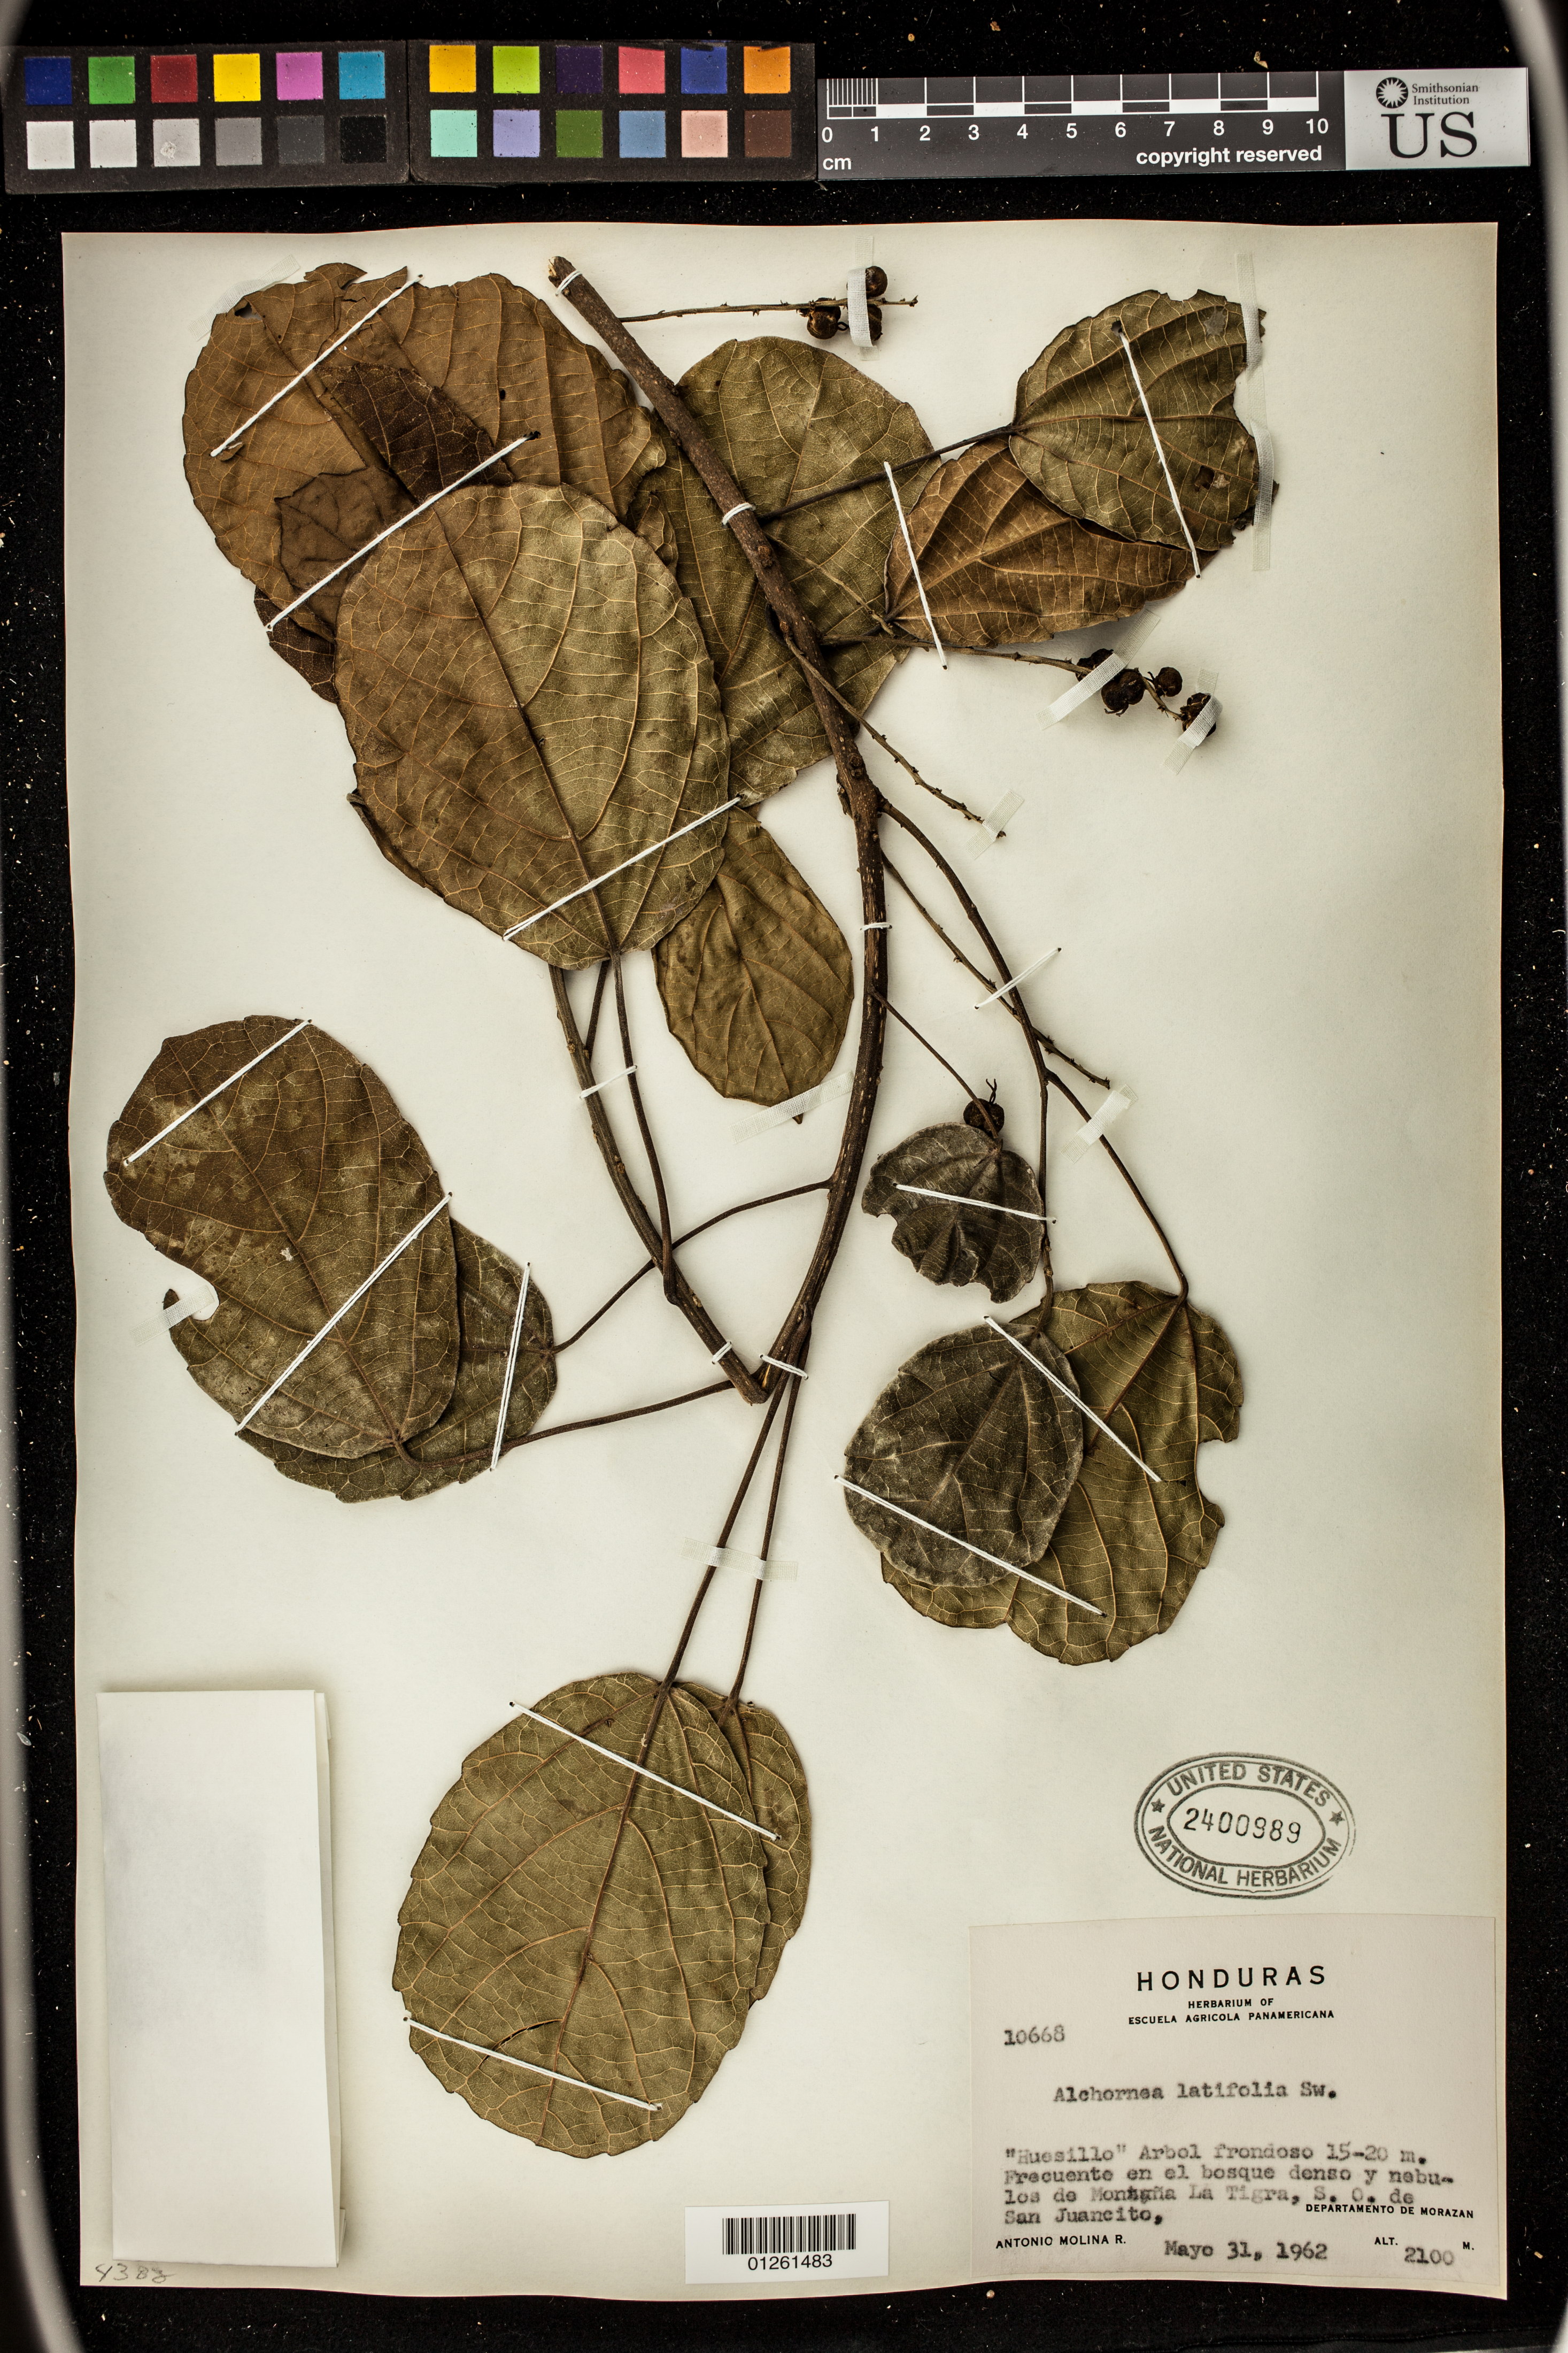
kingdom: Plantae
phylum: Tracheophyta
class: Magnoliopsida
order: Malpighiales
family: Euphorbiaceae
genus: Alchornea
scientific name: Alchornea latifolia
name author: Sw.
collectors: A. Molina R.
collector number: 10668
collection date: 1962-05-31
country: Honduras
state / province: Fco. Morazán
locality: En el bosque denso y nebulos de Montagna La Tigra, S. O. de San Juancit, Departament de Morazan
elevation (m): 2100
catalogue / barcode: US 2400989